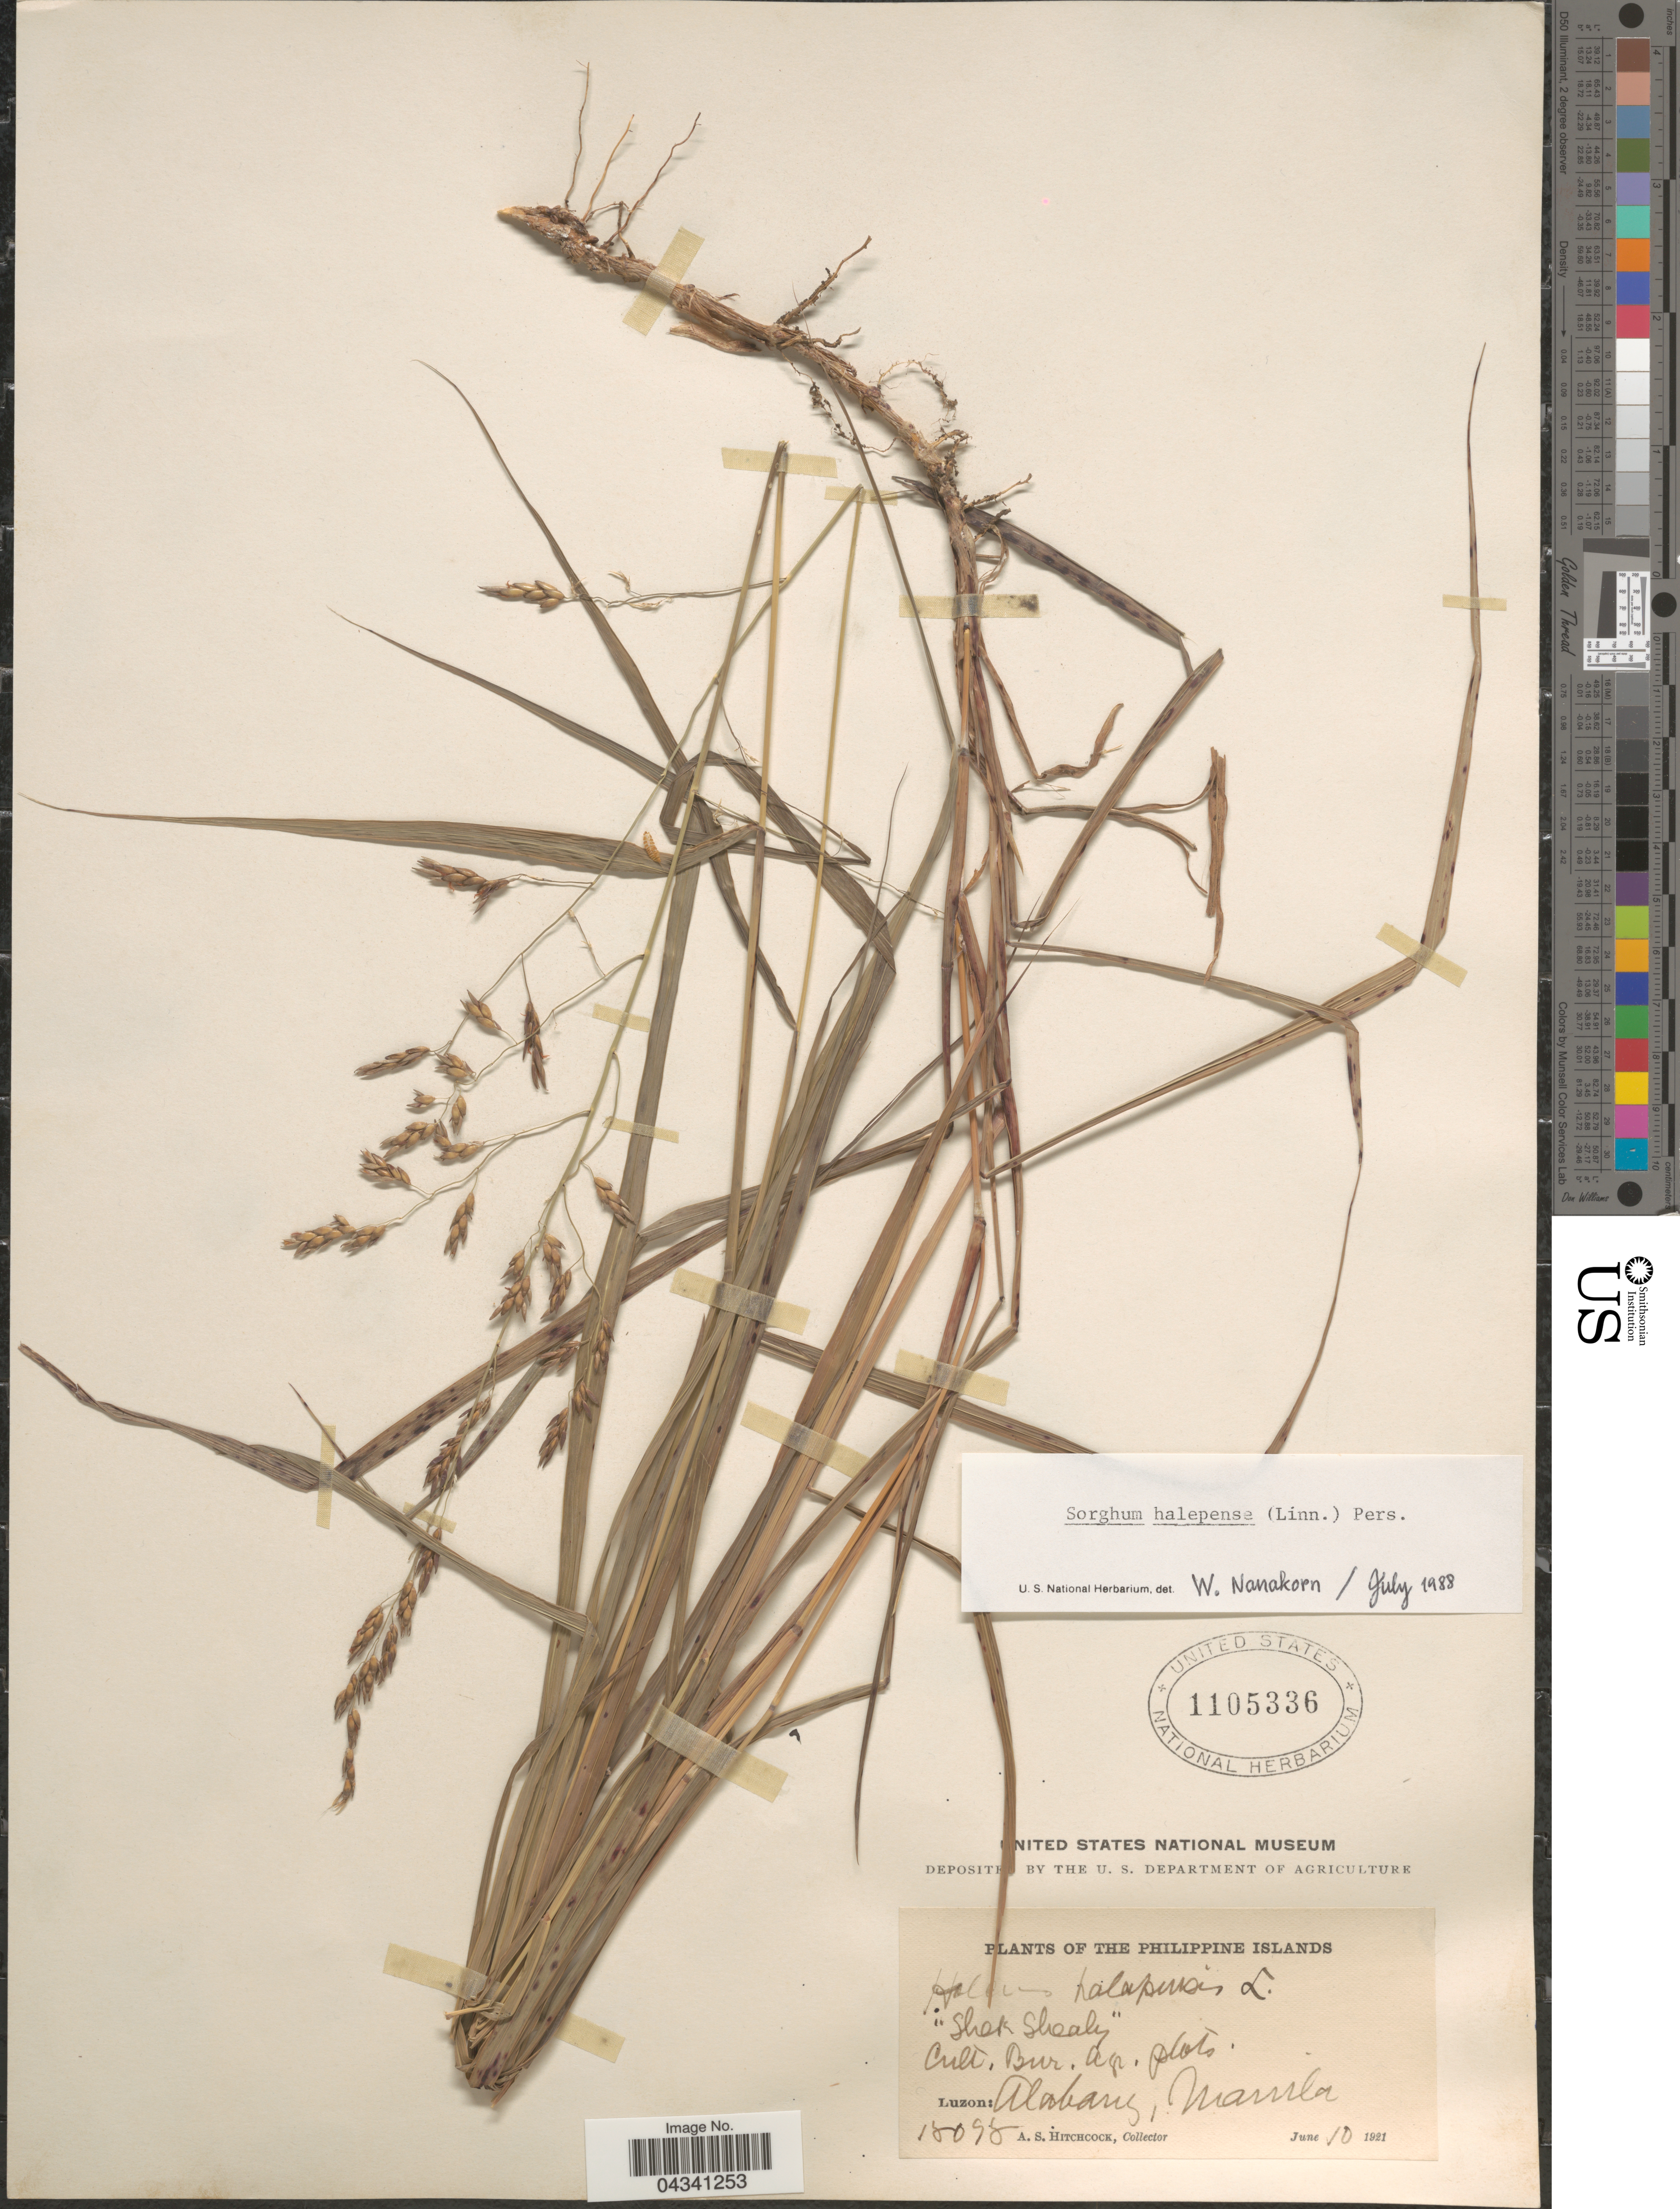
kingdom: Plantae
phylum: Tracheophyta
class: Liliopsida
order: Poales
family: Poaceae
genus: Sorghum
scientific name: Sorghum halepense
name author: (L.) Pers.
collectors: A. S. Hitchcock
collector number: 18098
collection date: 1921-06-10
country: Philippines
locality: Philippine Islands. Luzon: Alabanz, Manila.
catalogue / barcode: US 1105336